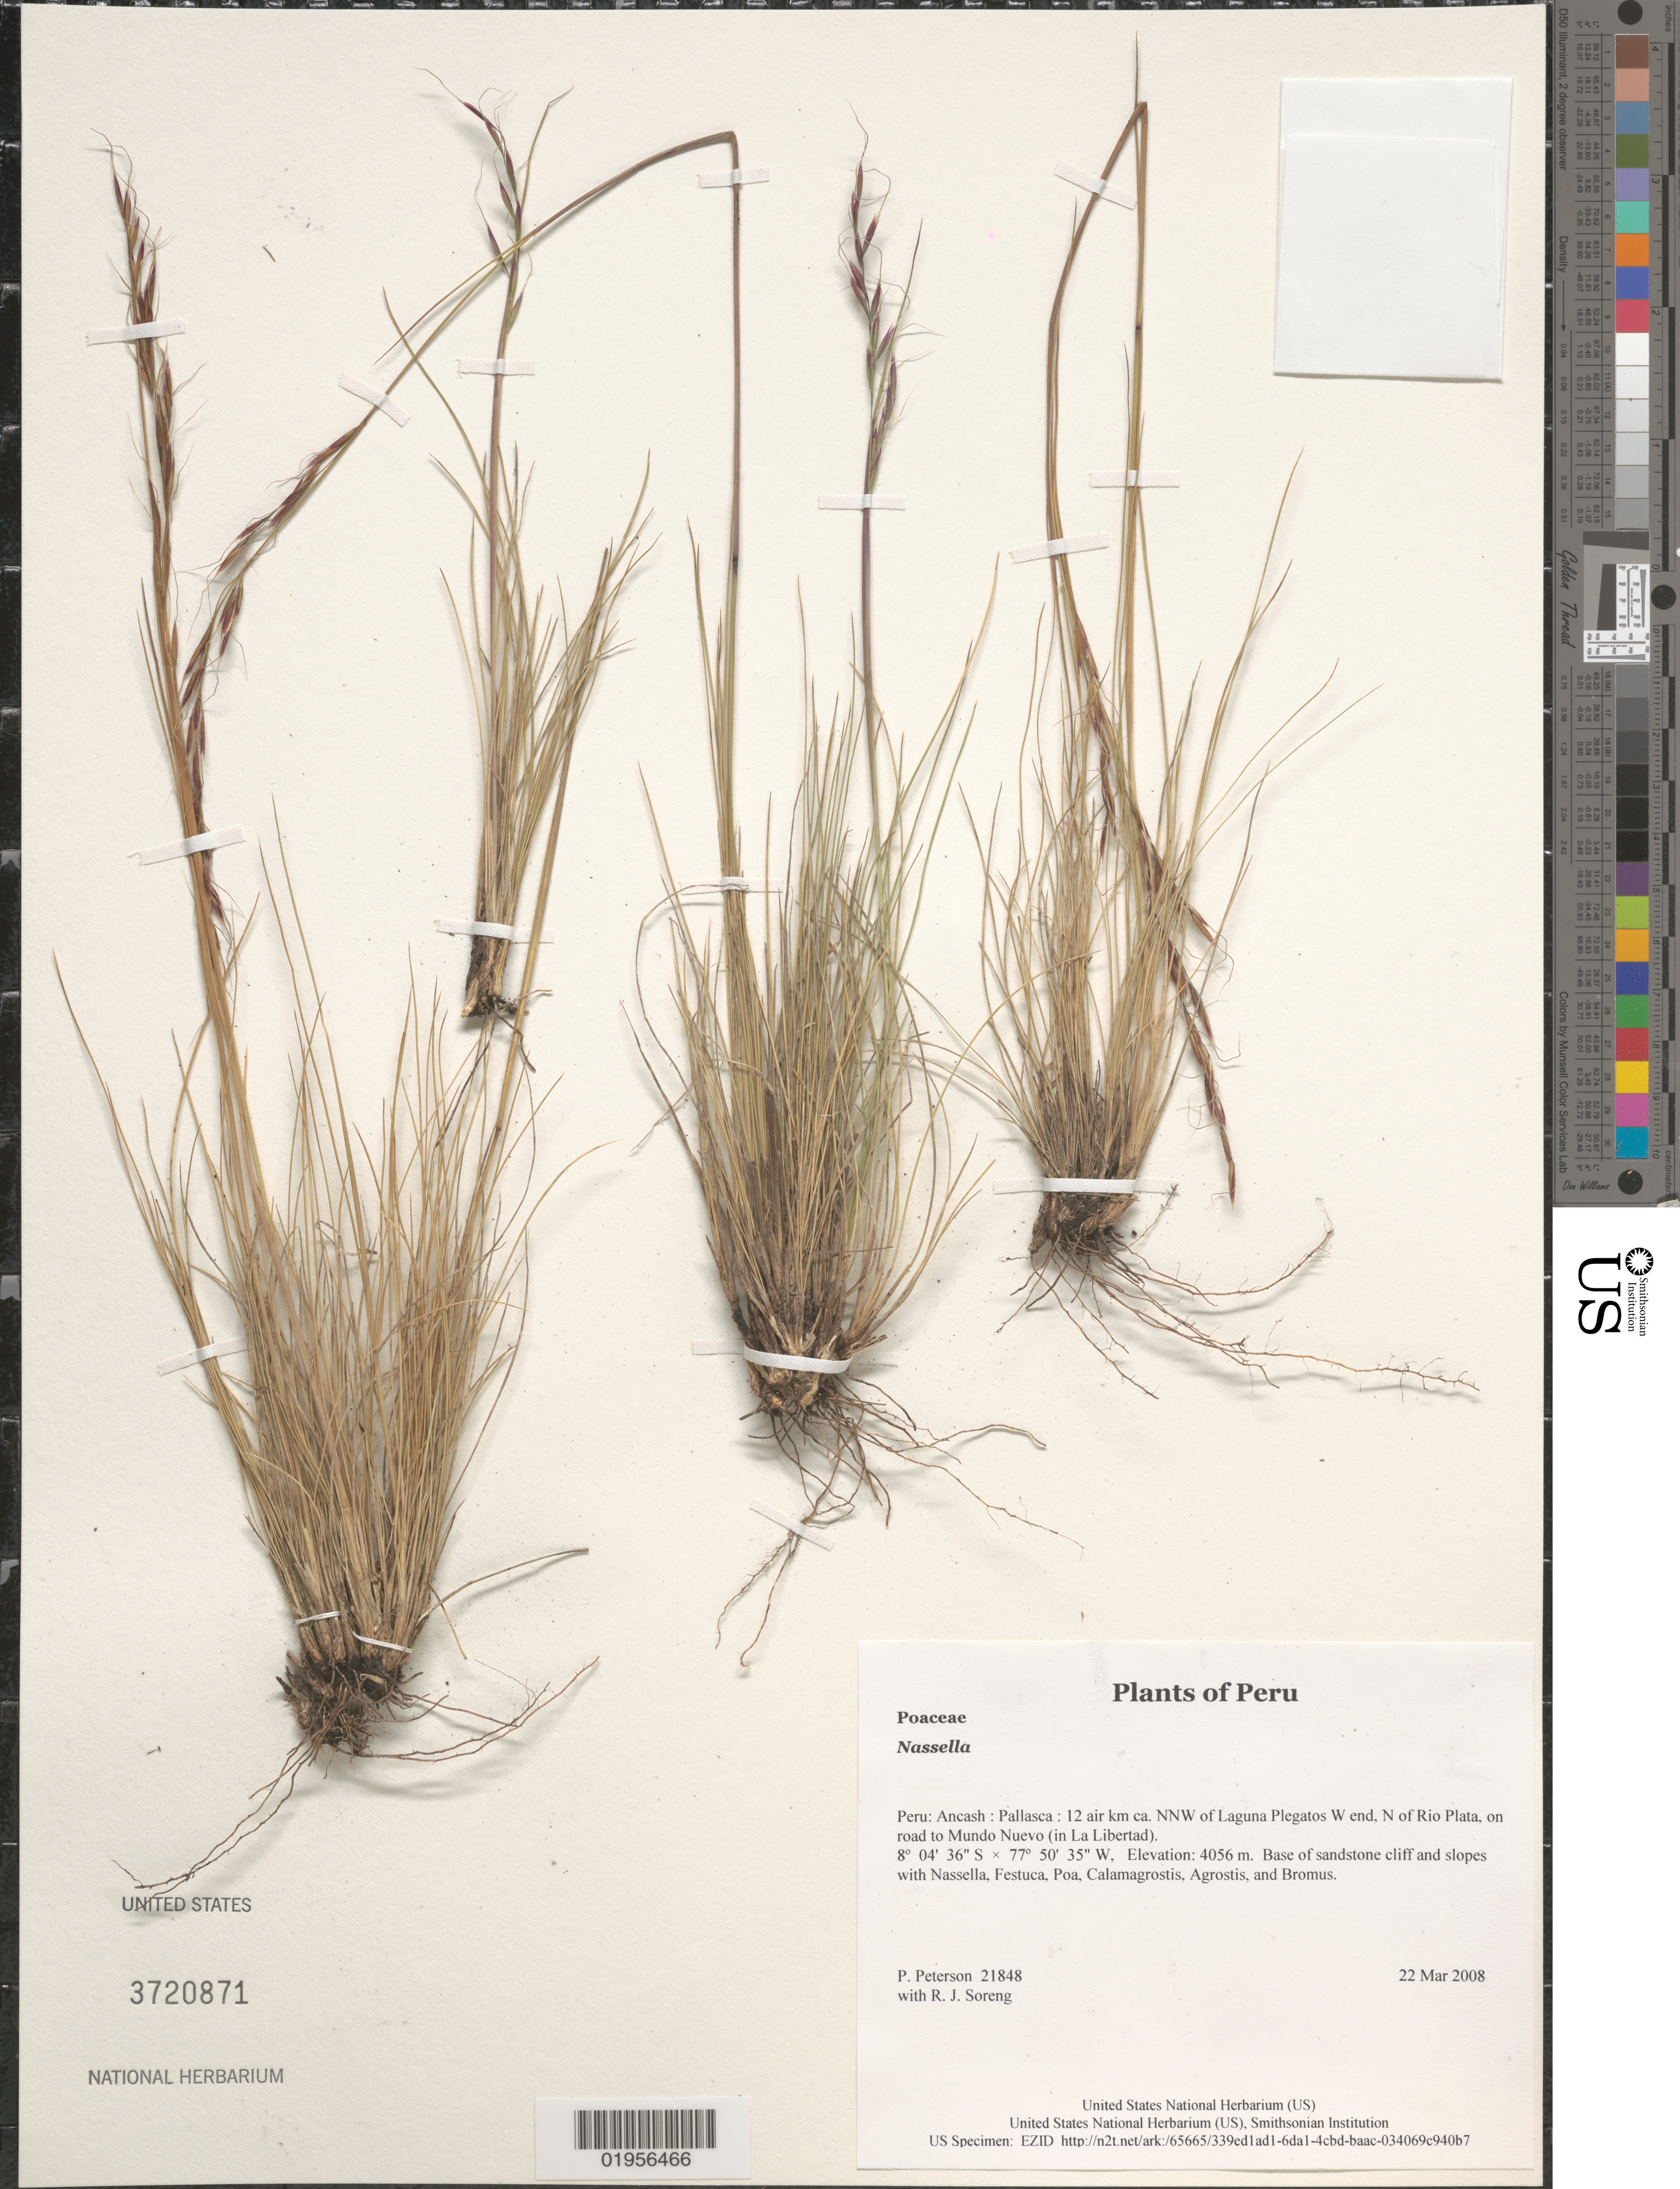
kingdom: Plantae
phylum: Tracheophyta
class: Liliopsida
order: Poales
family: Poaceae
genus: Nassella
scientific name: Nassella sp.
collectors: P. M. Peterson & R. J. Soreng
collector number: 21848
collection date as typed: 22 Mar 2008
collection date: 2008-03-22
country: Peru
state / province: Ancash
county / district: Pallasca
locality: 12 air km ca. NNW of Laguna Plegatos W end, N of Rio Plata, on road to Mundo Nuevo (in La Libertad)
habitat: Base of sandstone cliff and slopes with Nassella, Festuca, Poa, Calamagrostis, Agrostis, and Bromus.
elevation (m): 4056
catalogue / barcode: US 3720871